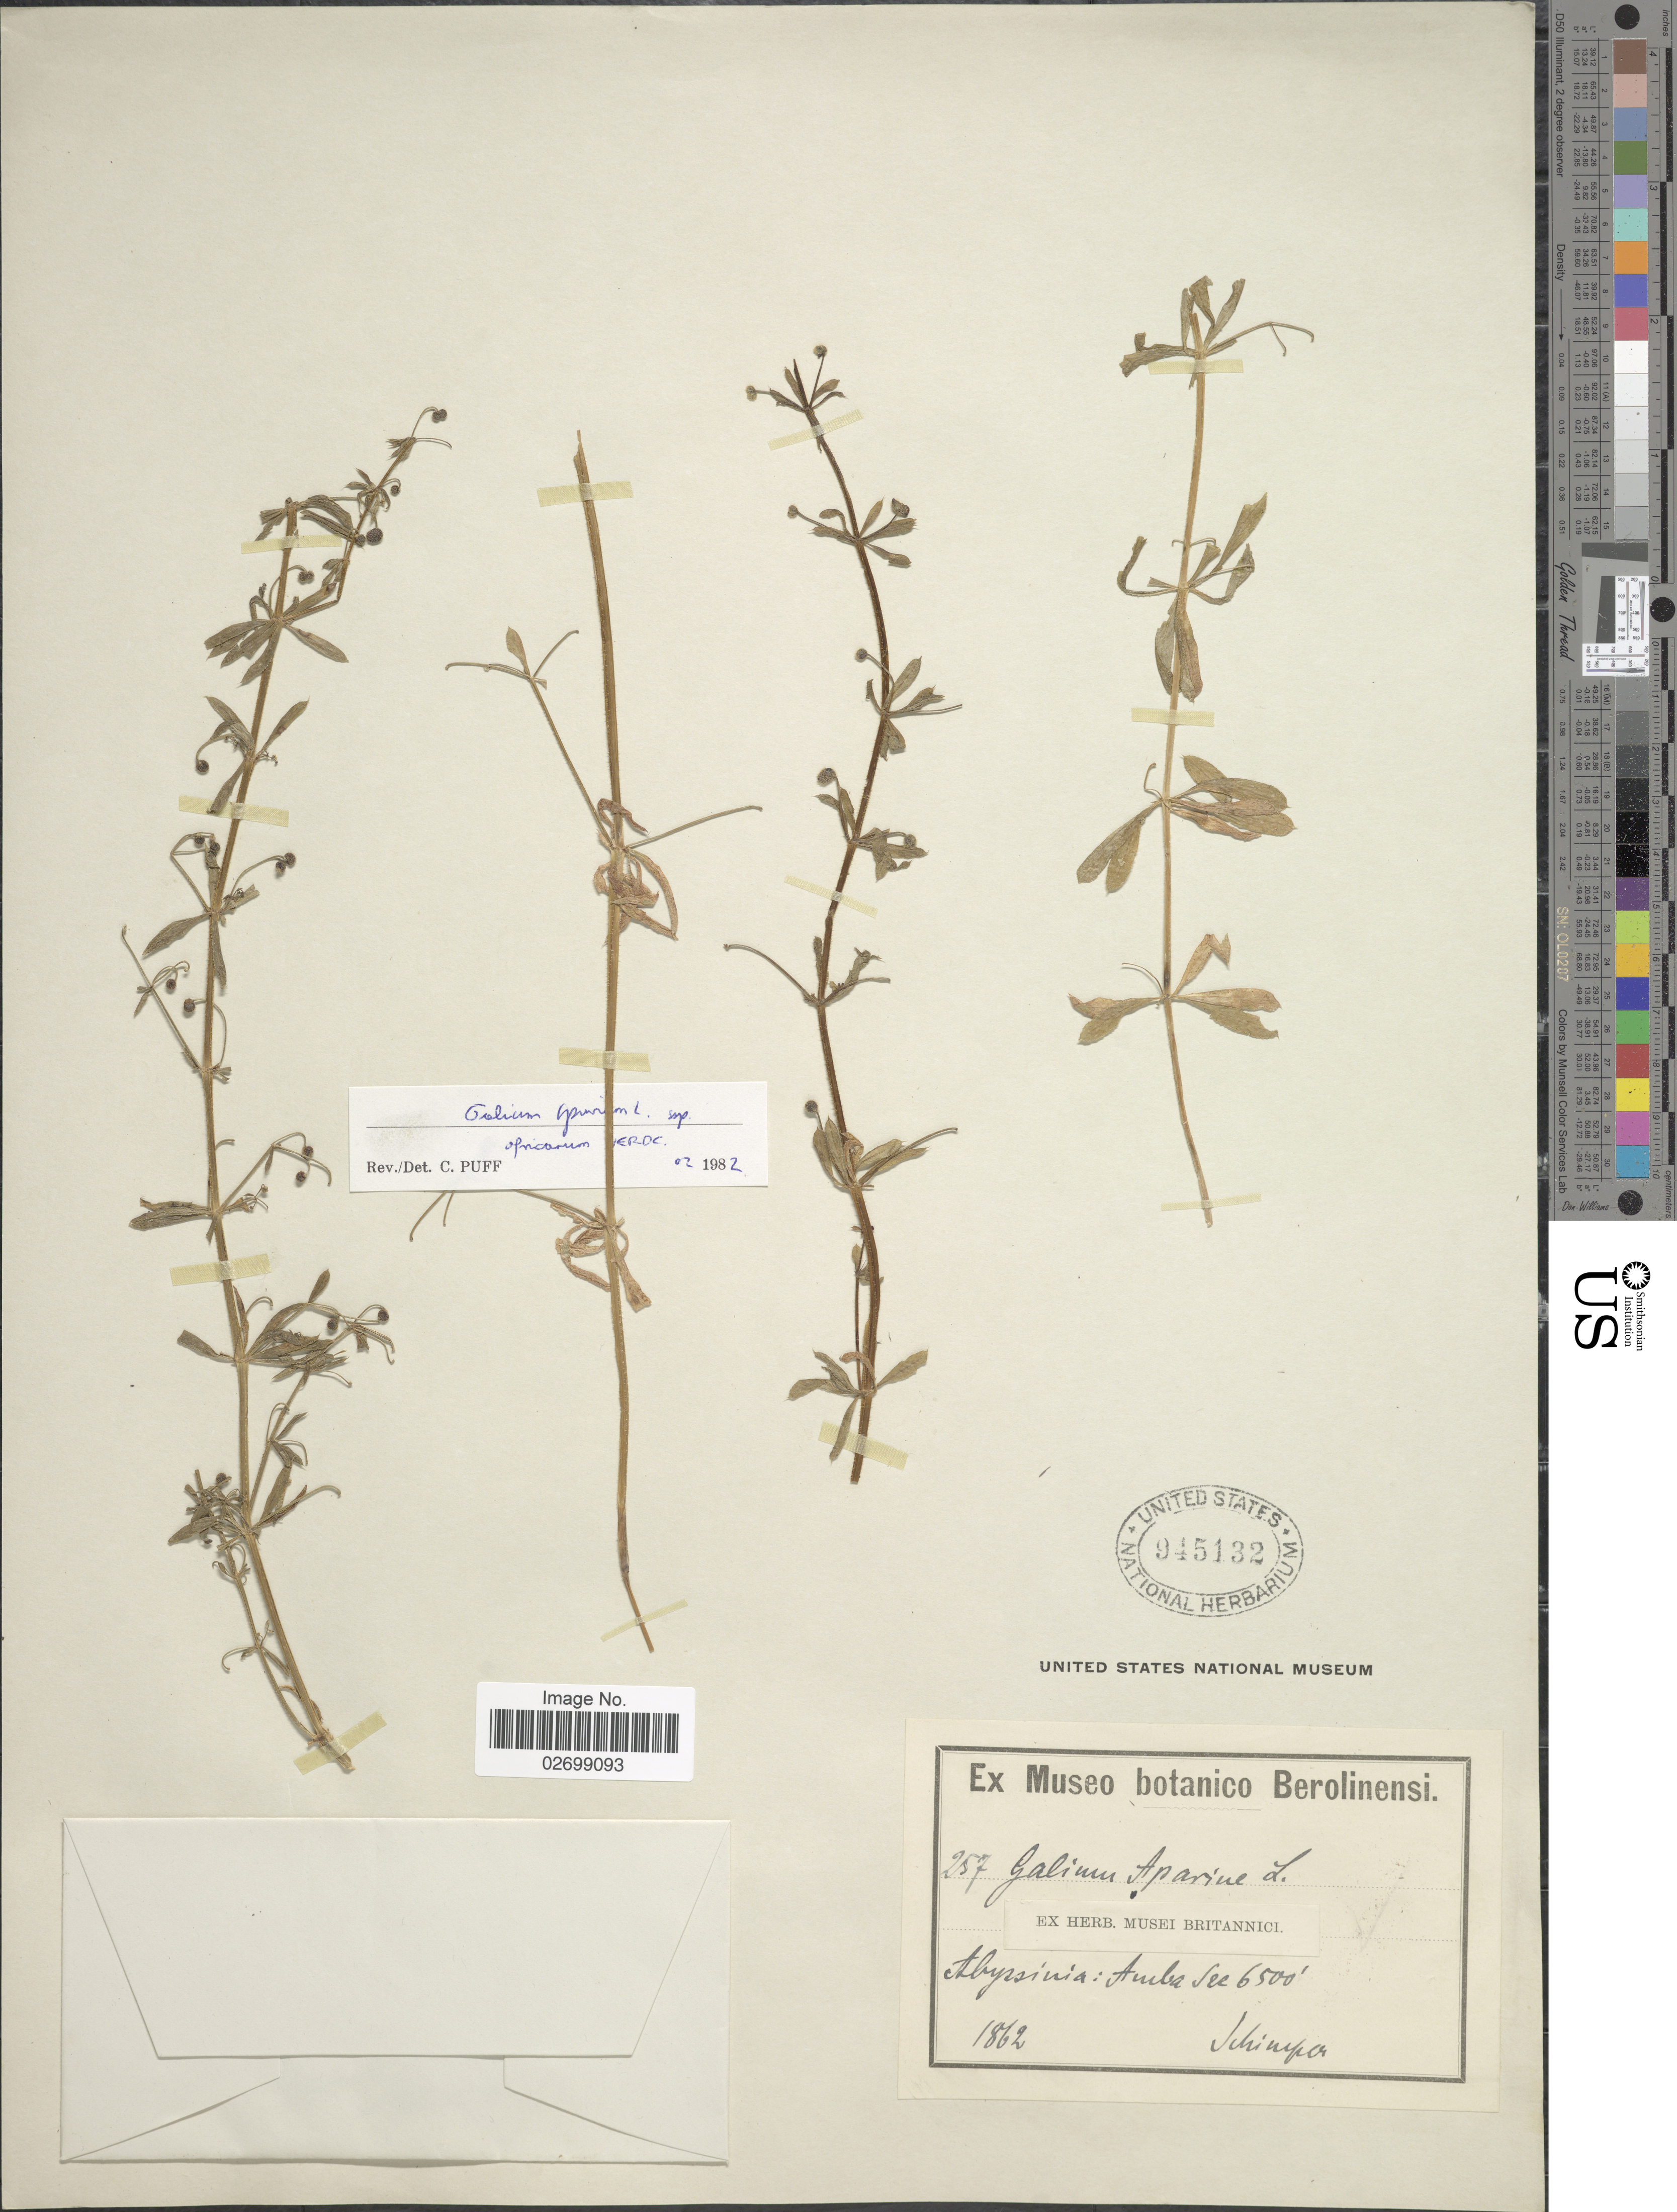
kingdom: Plantae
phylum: Tracheophyta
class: Magnoliopsida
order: Gentianales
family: Rubiaceae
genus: Galium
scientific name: Galium spurium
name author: L.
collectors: -. Schimper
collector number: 257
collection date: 1862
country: Eritrea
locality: Abyssinia: Amba Sea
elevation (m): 1981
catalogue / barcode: US 945132